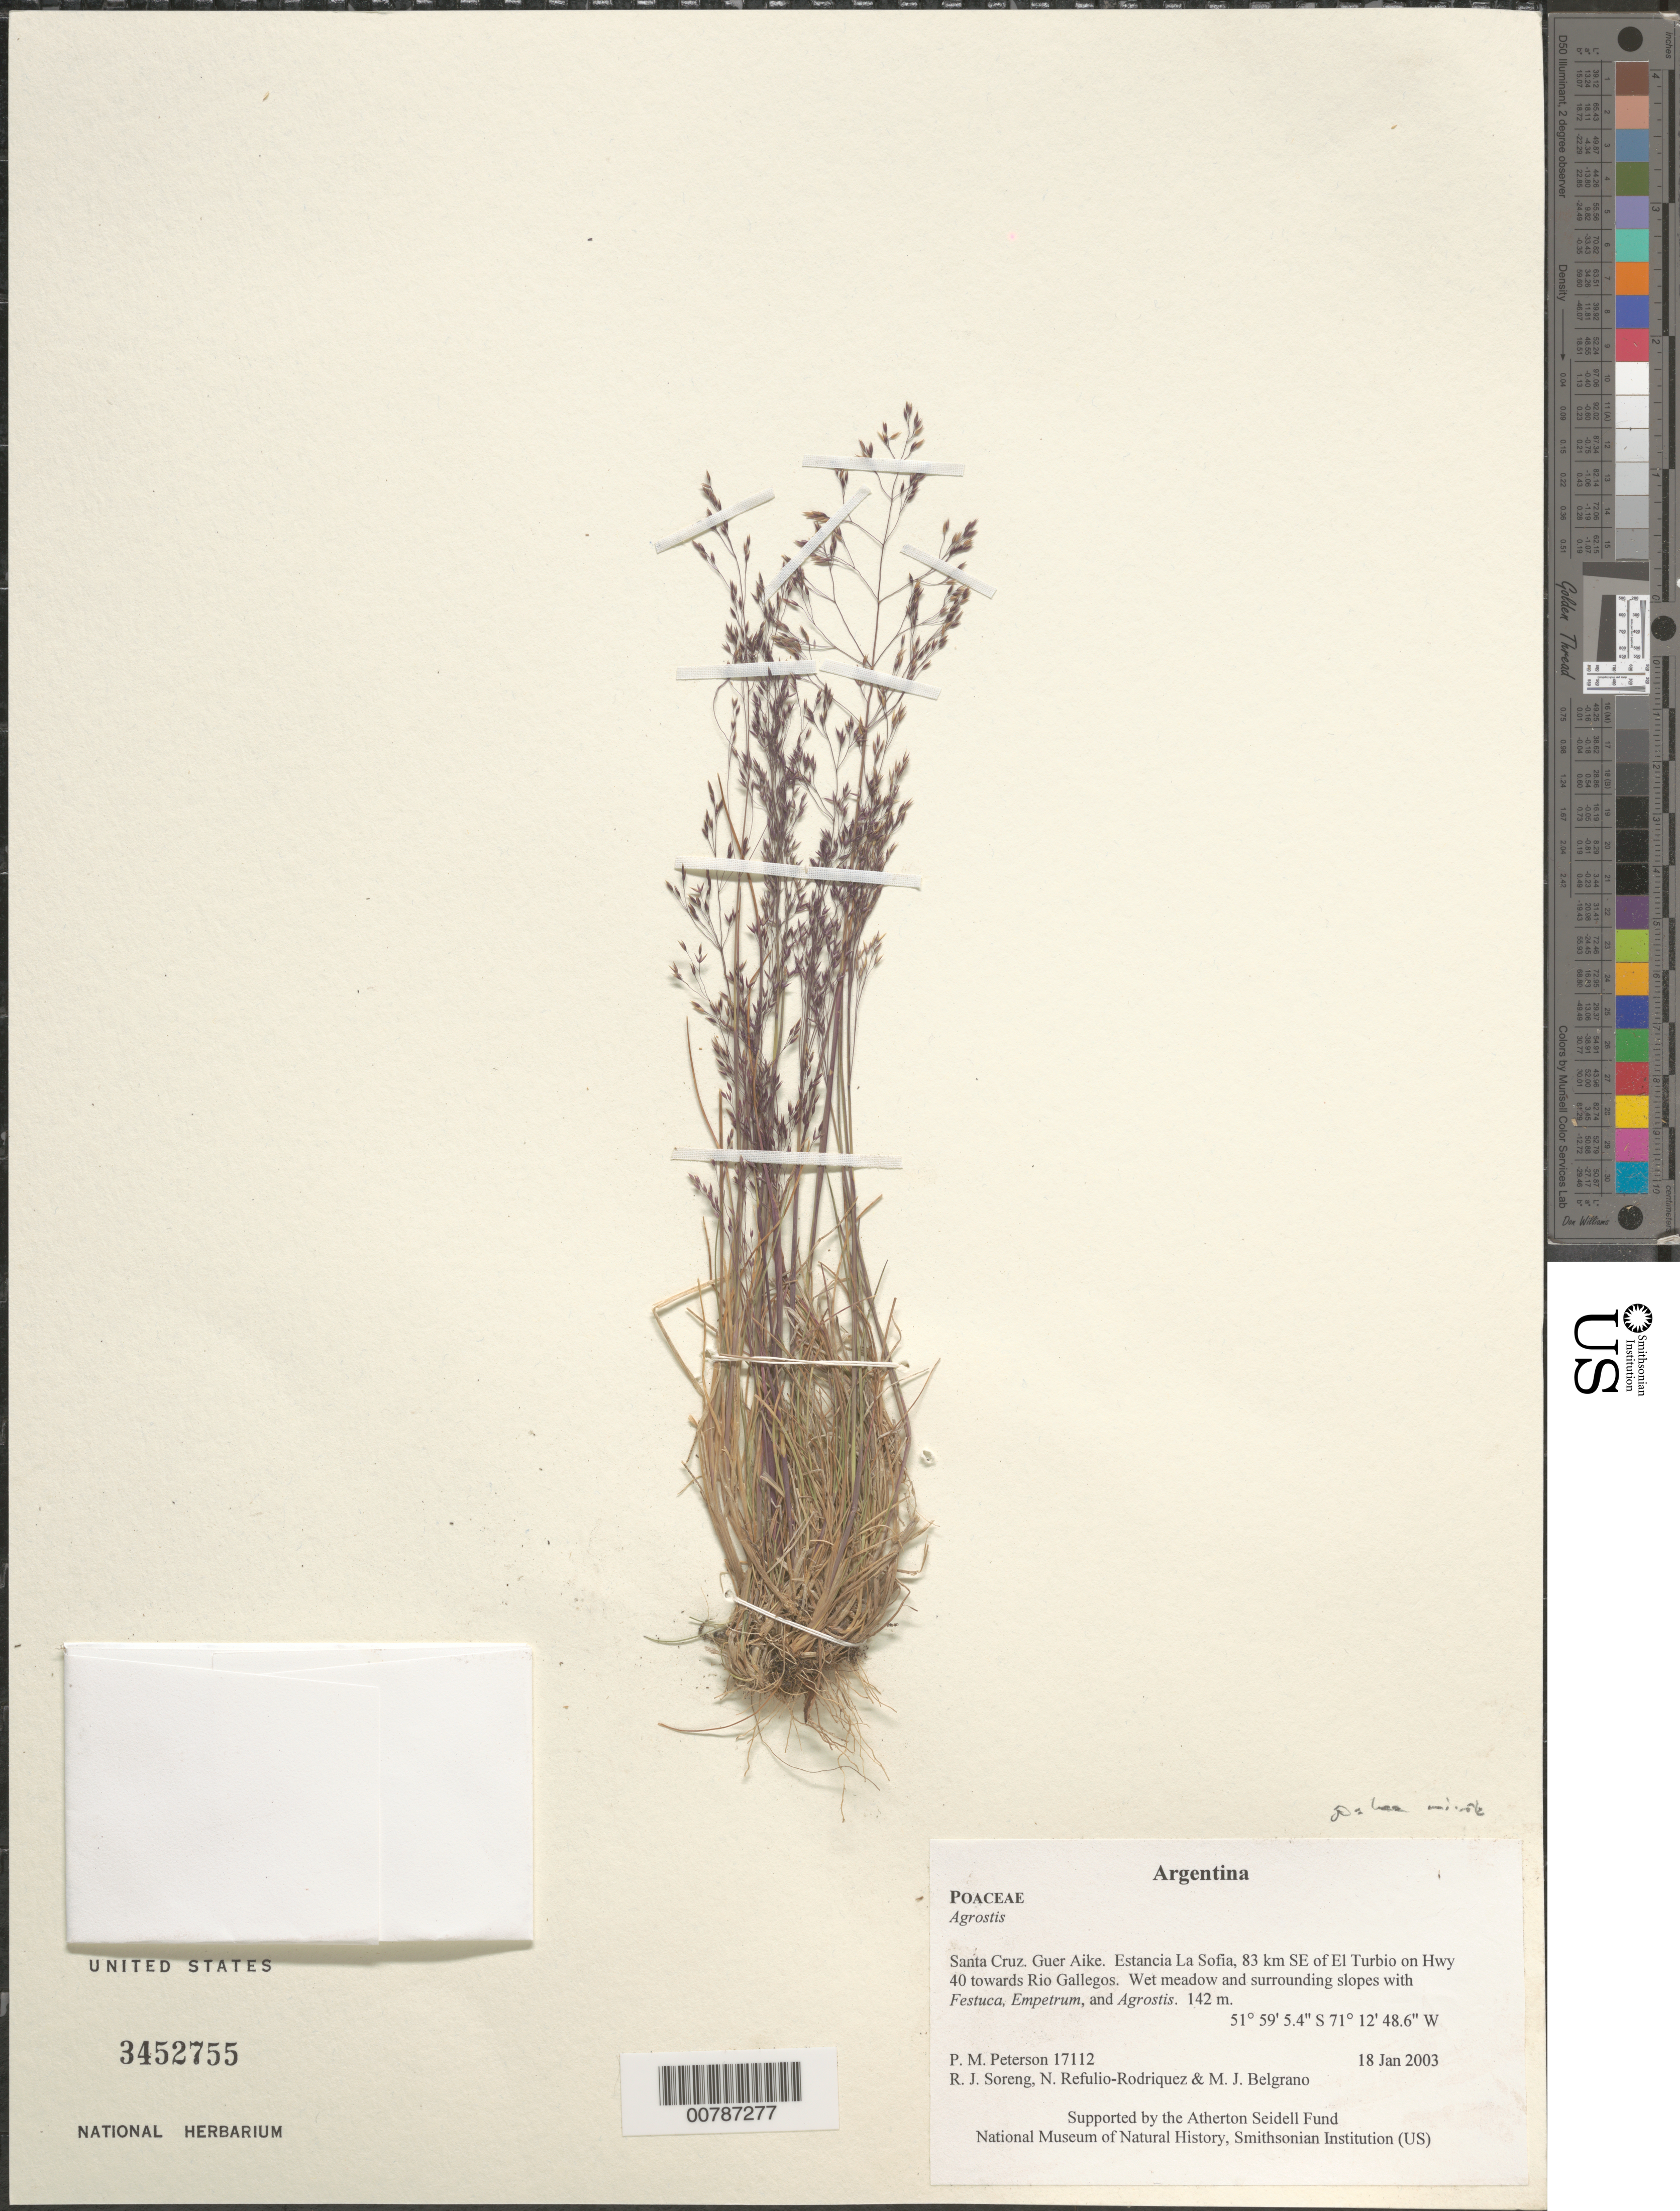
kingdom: Plantae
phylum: Tracheophyta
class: Liliopsida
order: Poales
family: Poaceae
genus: Agrostis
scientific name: Agrostis sp.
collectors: P. M. Peterson, R. J. Soreng, N. Refulio-Rodríguez & M. Belgrano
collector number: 17112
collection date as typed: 18 Jan 2003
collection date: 2003-01-18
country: Argentina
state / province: Santa Cruz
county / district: Guer Aike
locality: Estancia La Sofia, 83 km SE of El Turbio on Hwy 40 towards Rio Gallegos. Wet meadow and surrounding slopes with Festuca, Empetrum, and Agrostis.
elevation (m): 142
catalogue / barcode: US 3452755